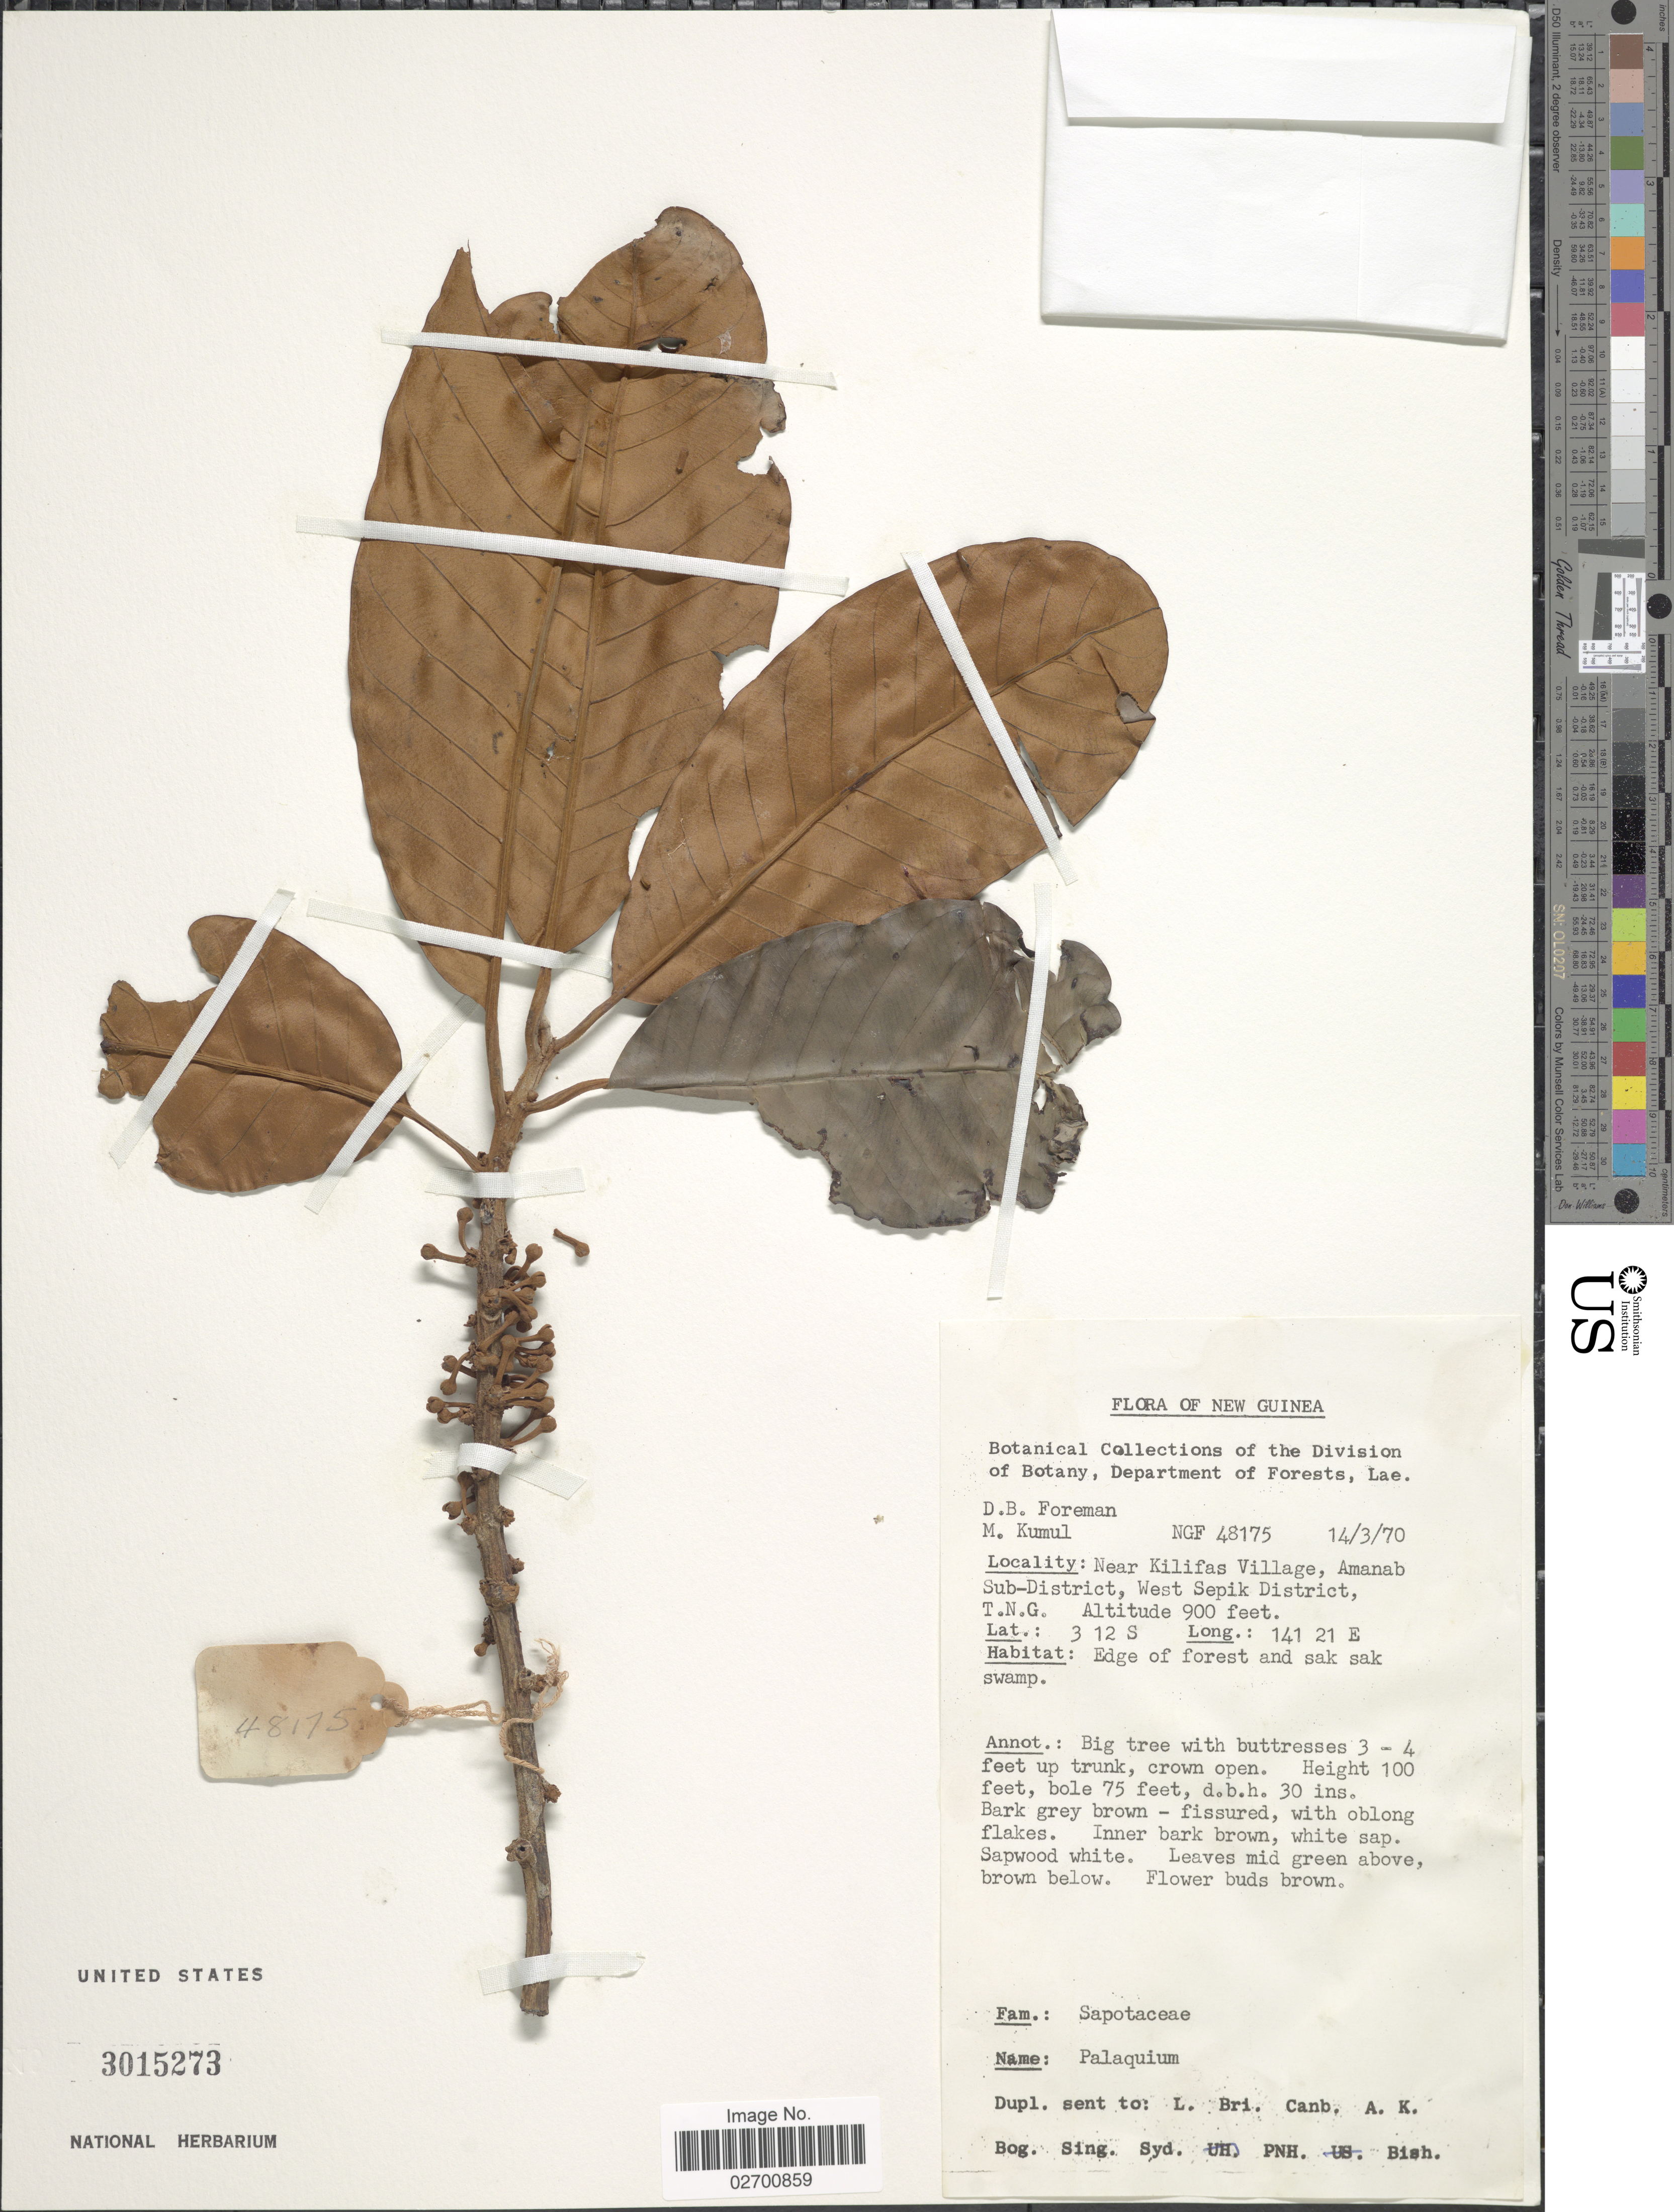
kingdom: Plantae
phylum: Tracheophyta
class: Magnoliopsida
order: Ericales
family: Sapotaceae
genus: Palaquium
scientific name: Palaquium sp.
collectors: D. Foreman & M. Kumul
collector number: NGF 48175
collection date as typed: Transcribed d/m/y: 14/3/70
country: Papua New Guinea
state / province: Sandaun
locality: New Guinea. Near Kilifas Village, Amanab Sub-District, West Sepik District, T.N.G.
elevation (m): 274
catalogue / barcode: US 3015273